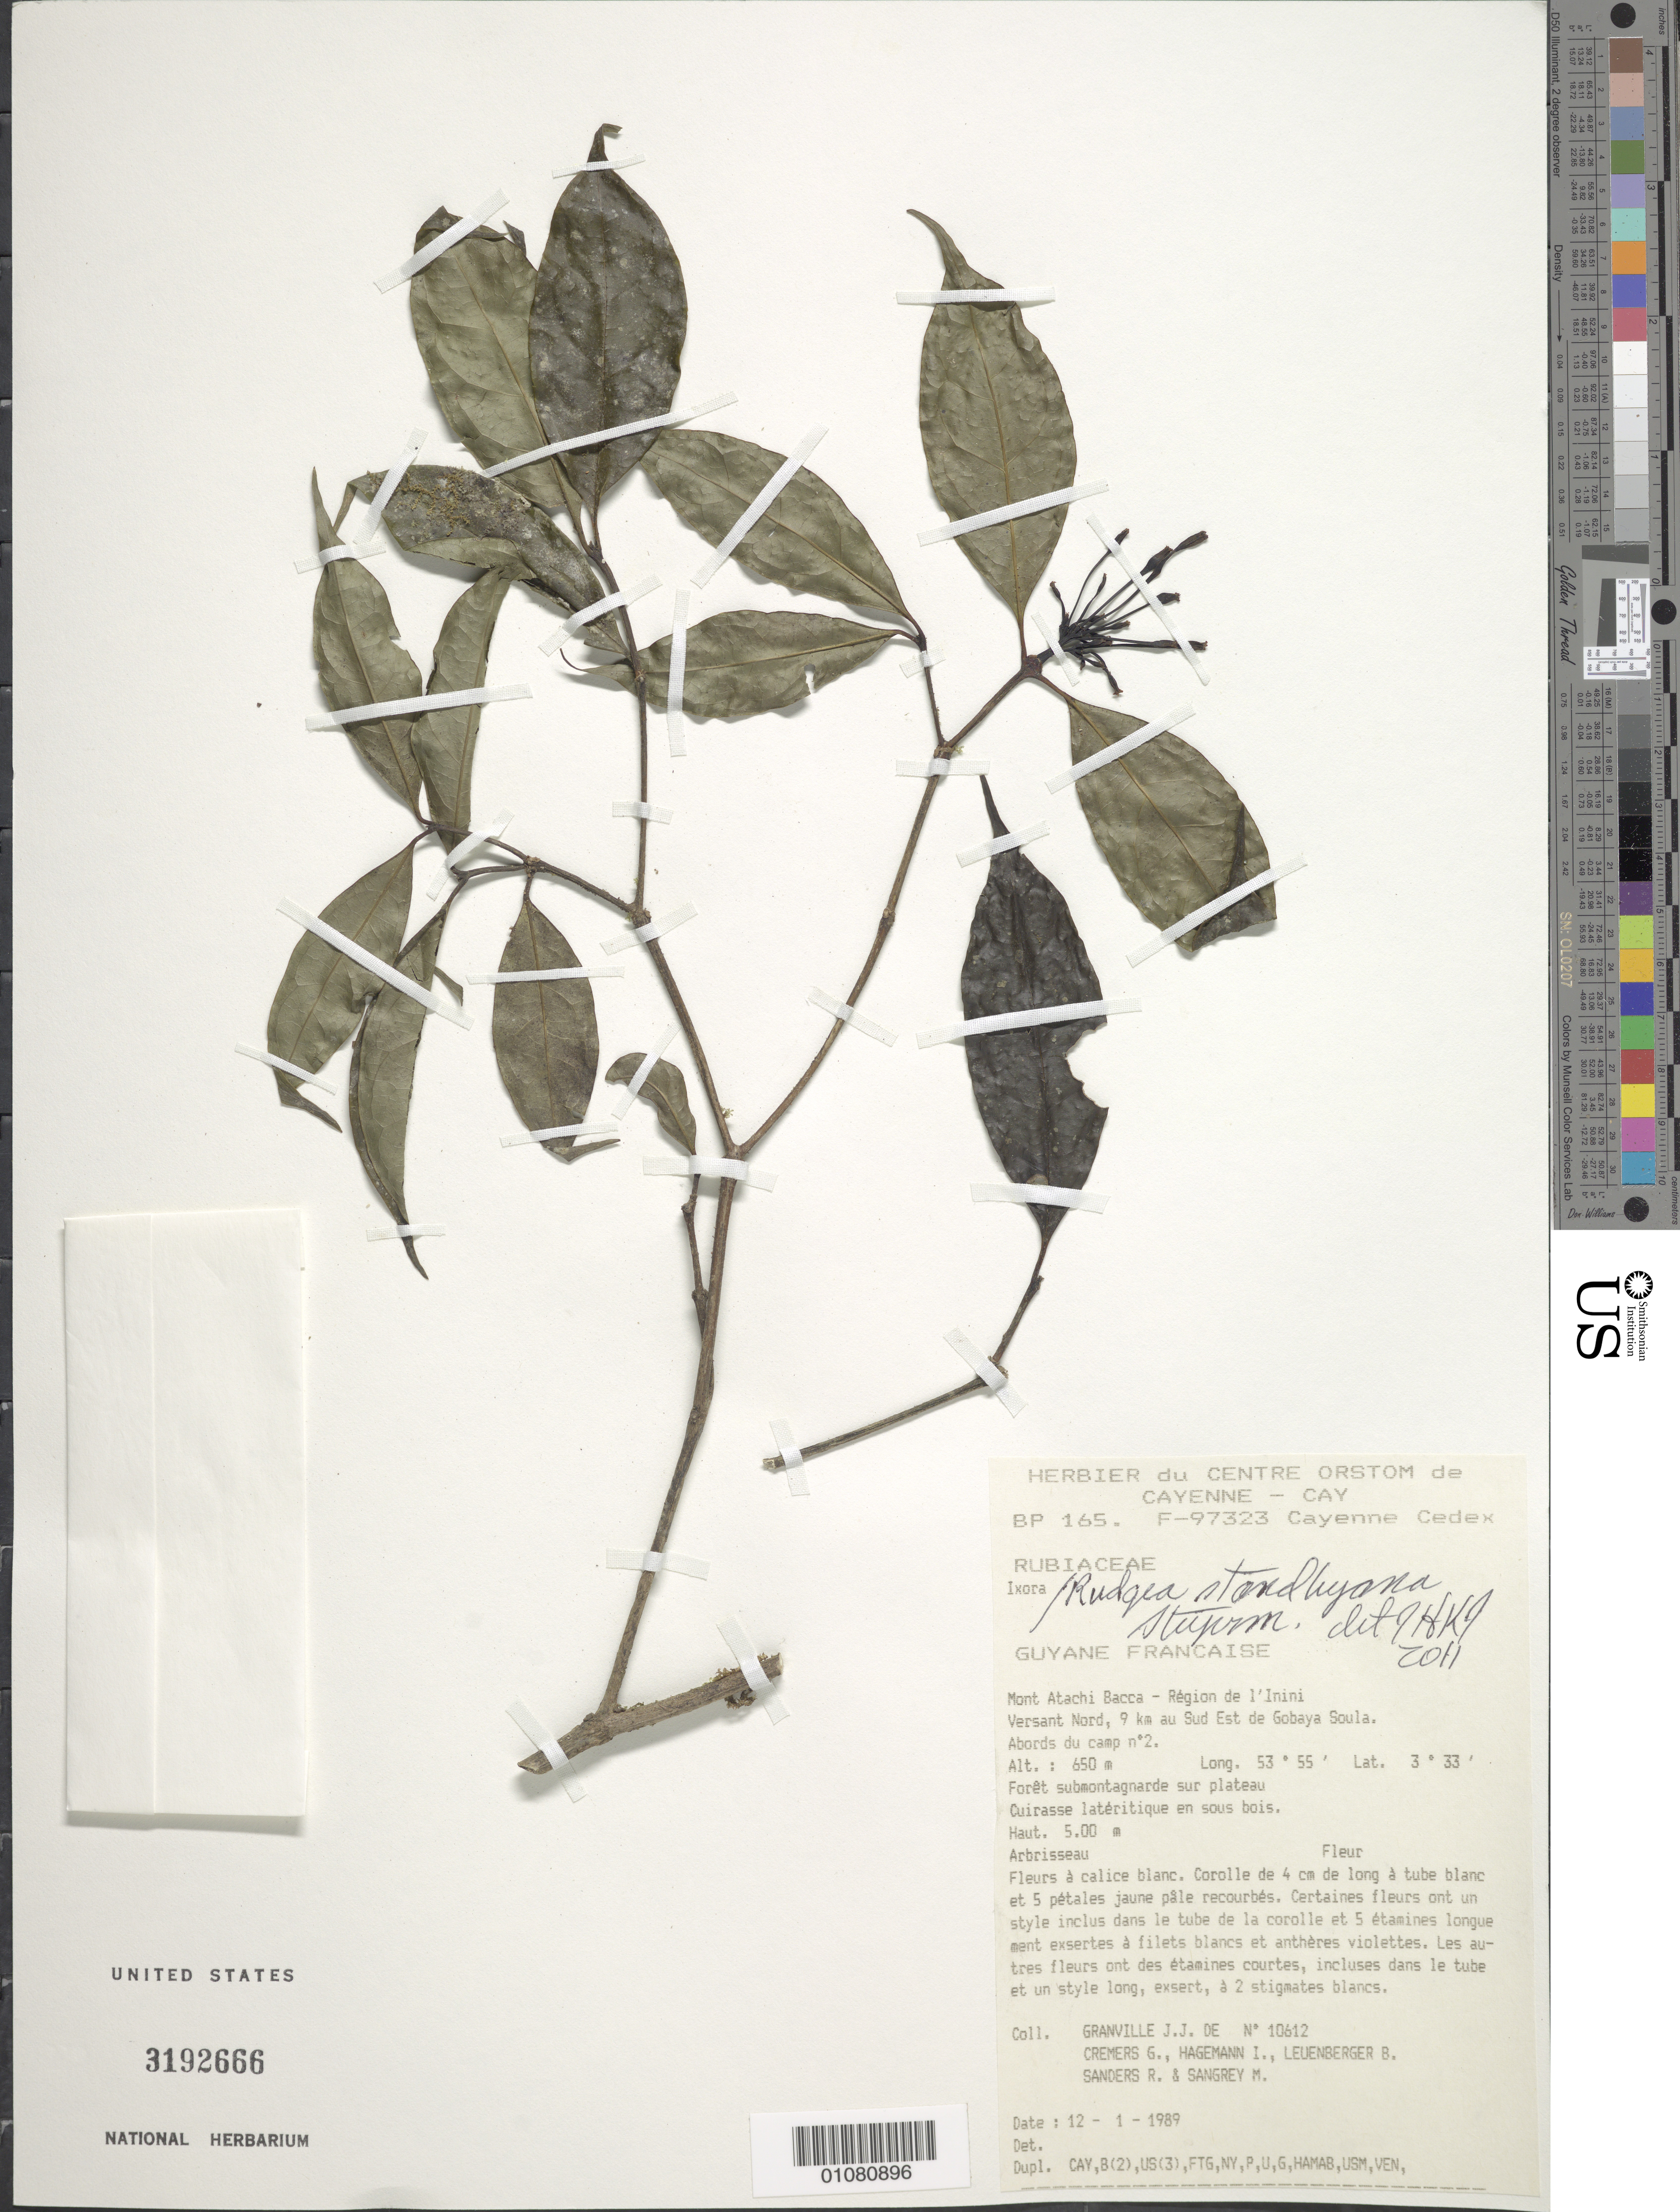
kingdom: Plantae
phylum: Tracheophyta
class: Magnoliopsida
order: Gentianales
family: Rubiaceae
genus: Rudgea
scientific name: Rudgea standleyana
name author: Steyerm.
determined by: Kirkbride, J. H.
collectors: J.-J. de Granville, G. Cremers, J. Hagemann, B. E. Leuenberger, R. Sanders & M. S. Sangrey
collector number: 10612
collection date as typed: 12-Jan-89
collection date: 1989-01-12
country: French Guiana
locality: Mont Atachi Bacca, région de l'Inini. Versant Nord, 9km au Sud Est de Gobaya Soula. Abords du camp no. 2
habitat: Foret submontagnarde sur plateau. Cuirasse lateritique en sous bois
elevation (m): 650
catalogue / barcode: US 3192666